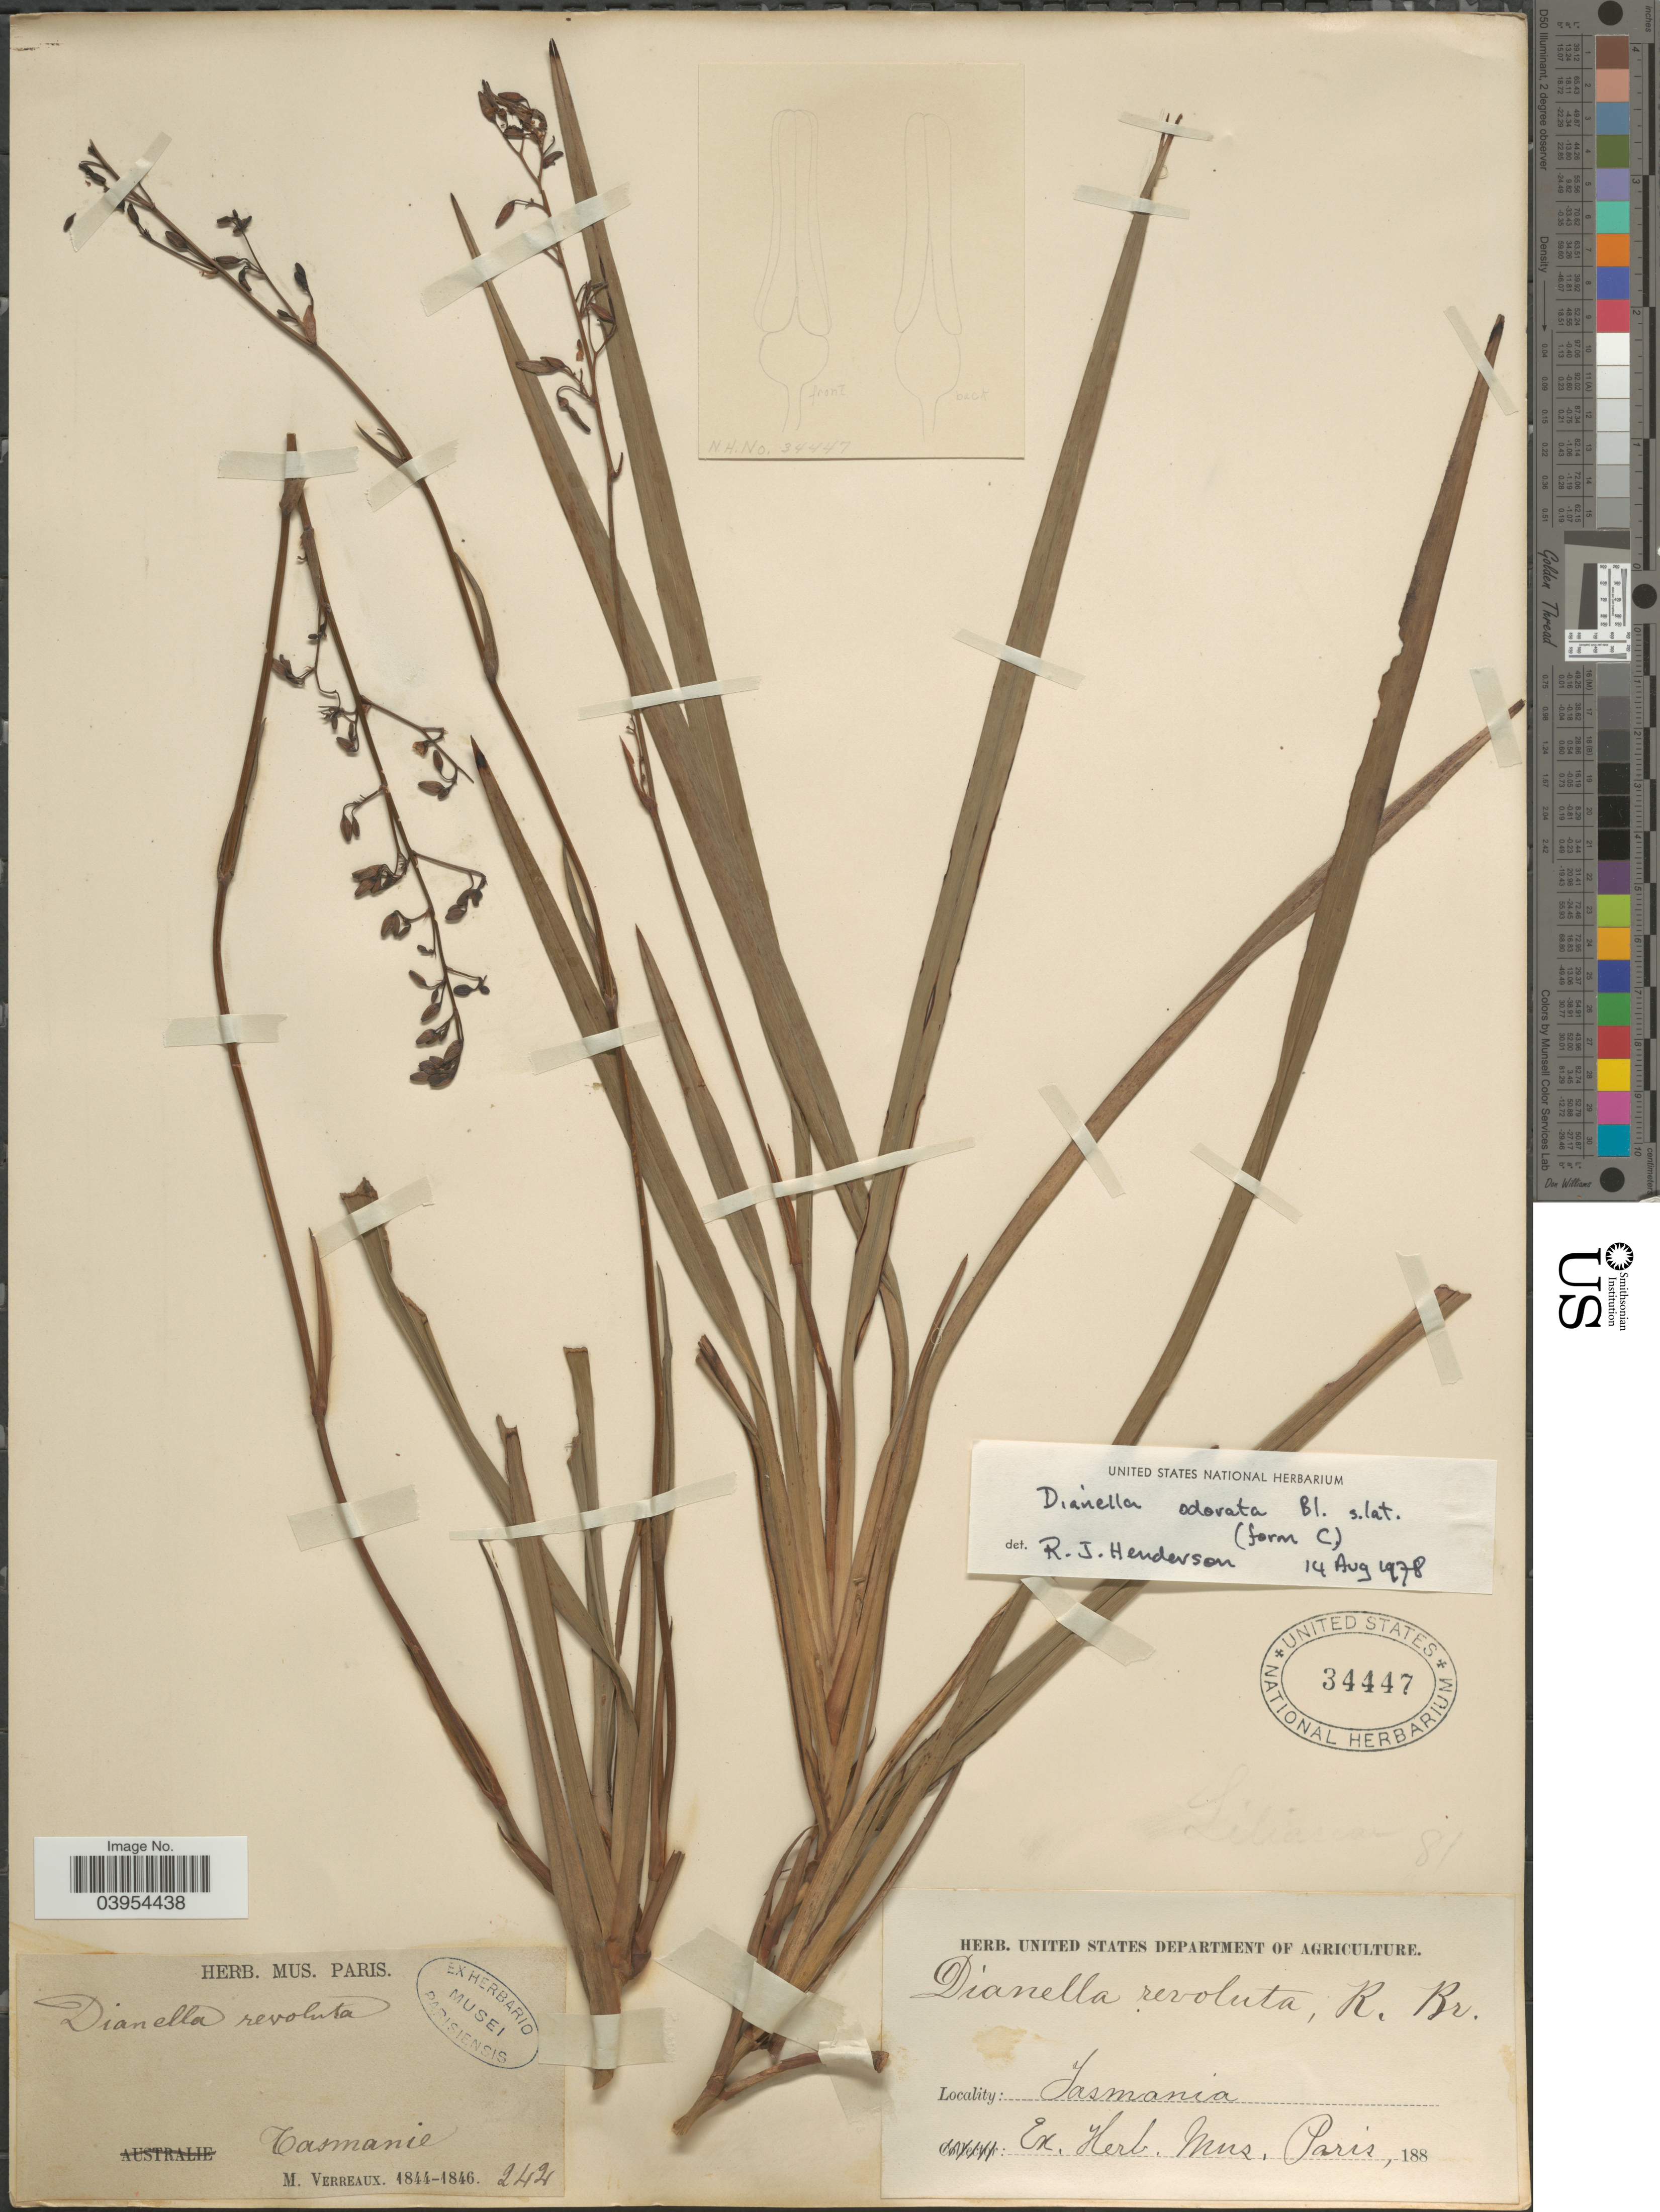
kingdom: Plantae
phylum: Tracheophyta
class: Liliopsida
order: Asparagales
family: Asphodelaceae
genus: Dianella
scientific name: Dianella odorata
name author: Blume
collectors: M. Verreaux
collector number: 242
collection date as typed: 188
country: Australia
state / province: Tasmania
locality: Tasmanie.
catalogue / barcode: US 34447